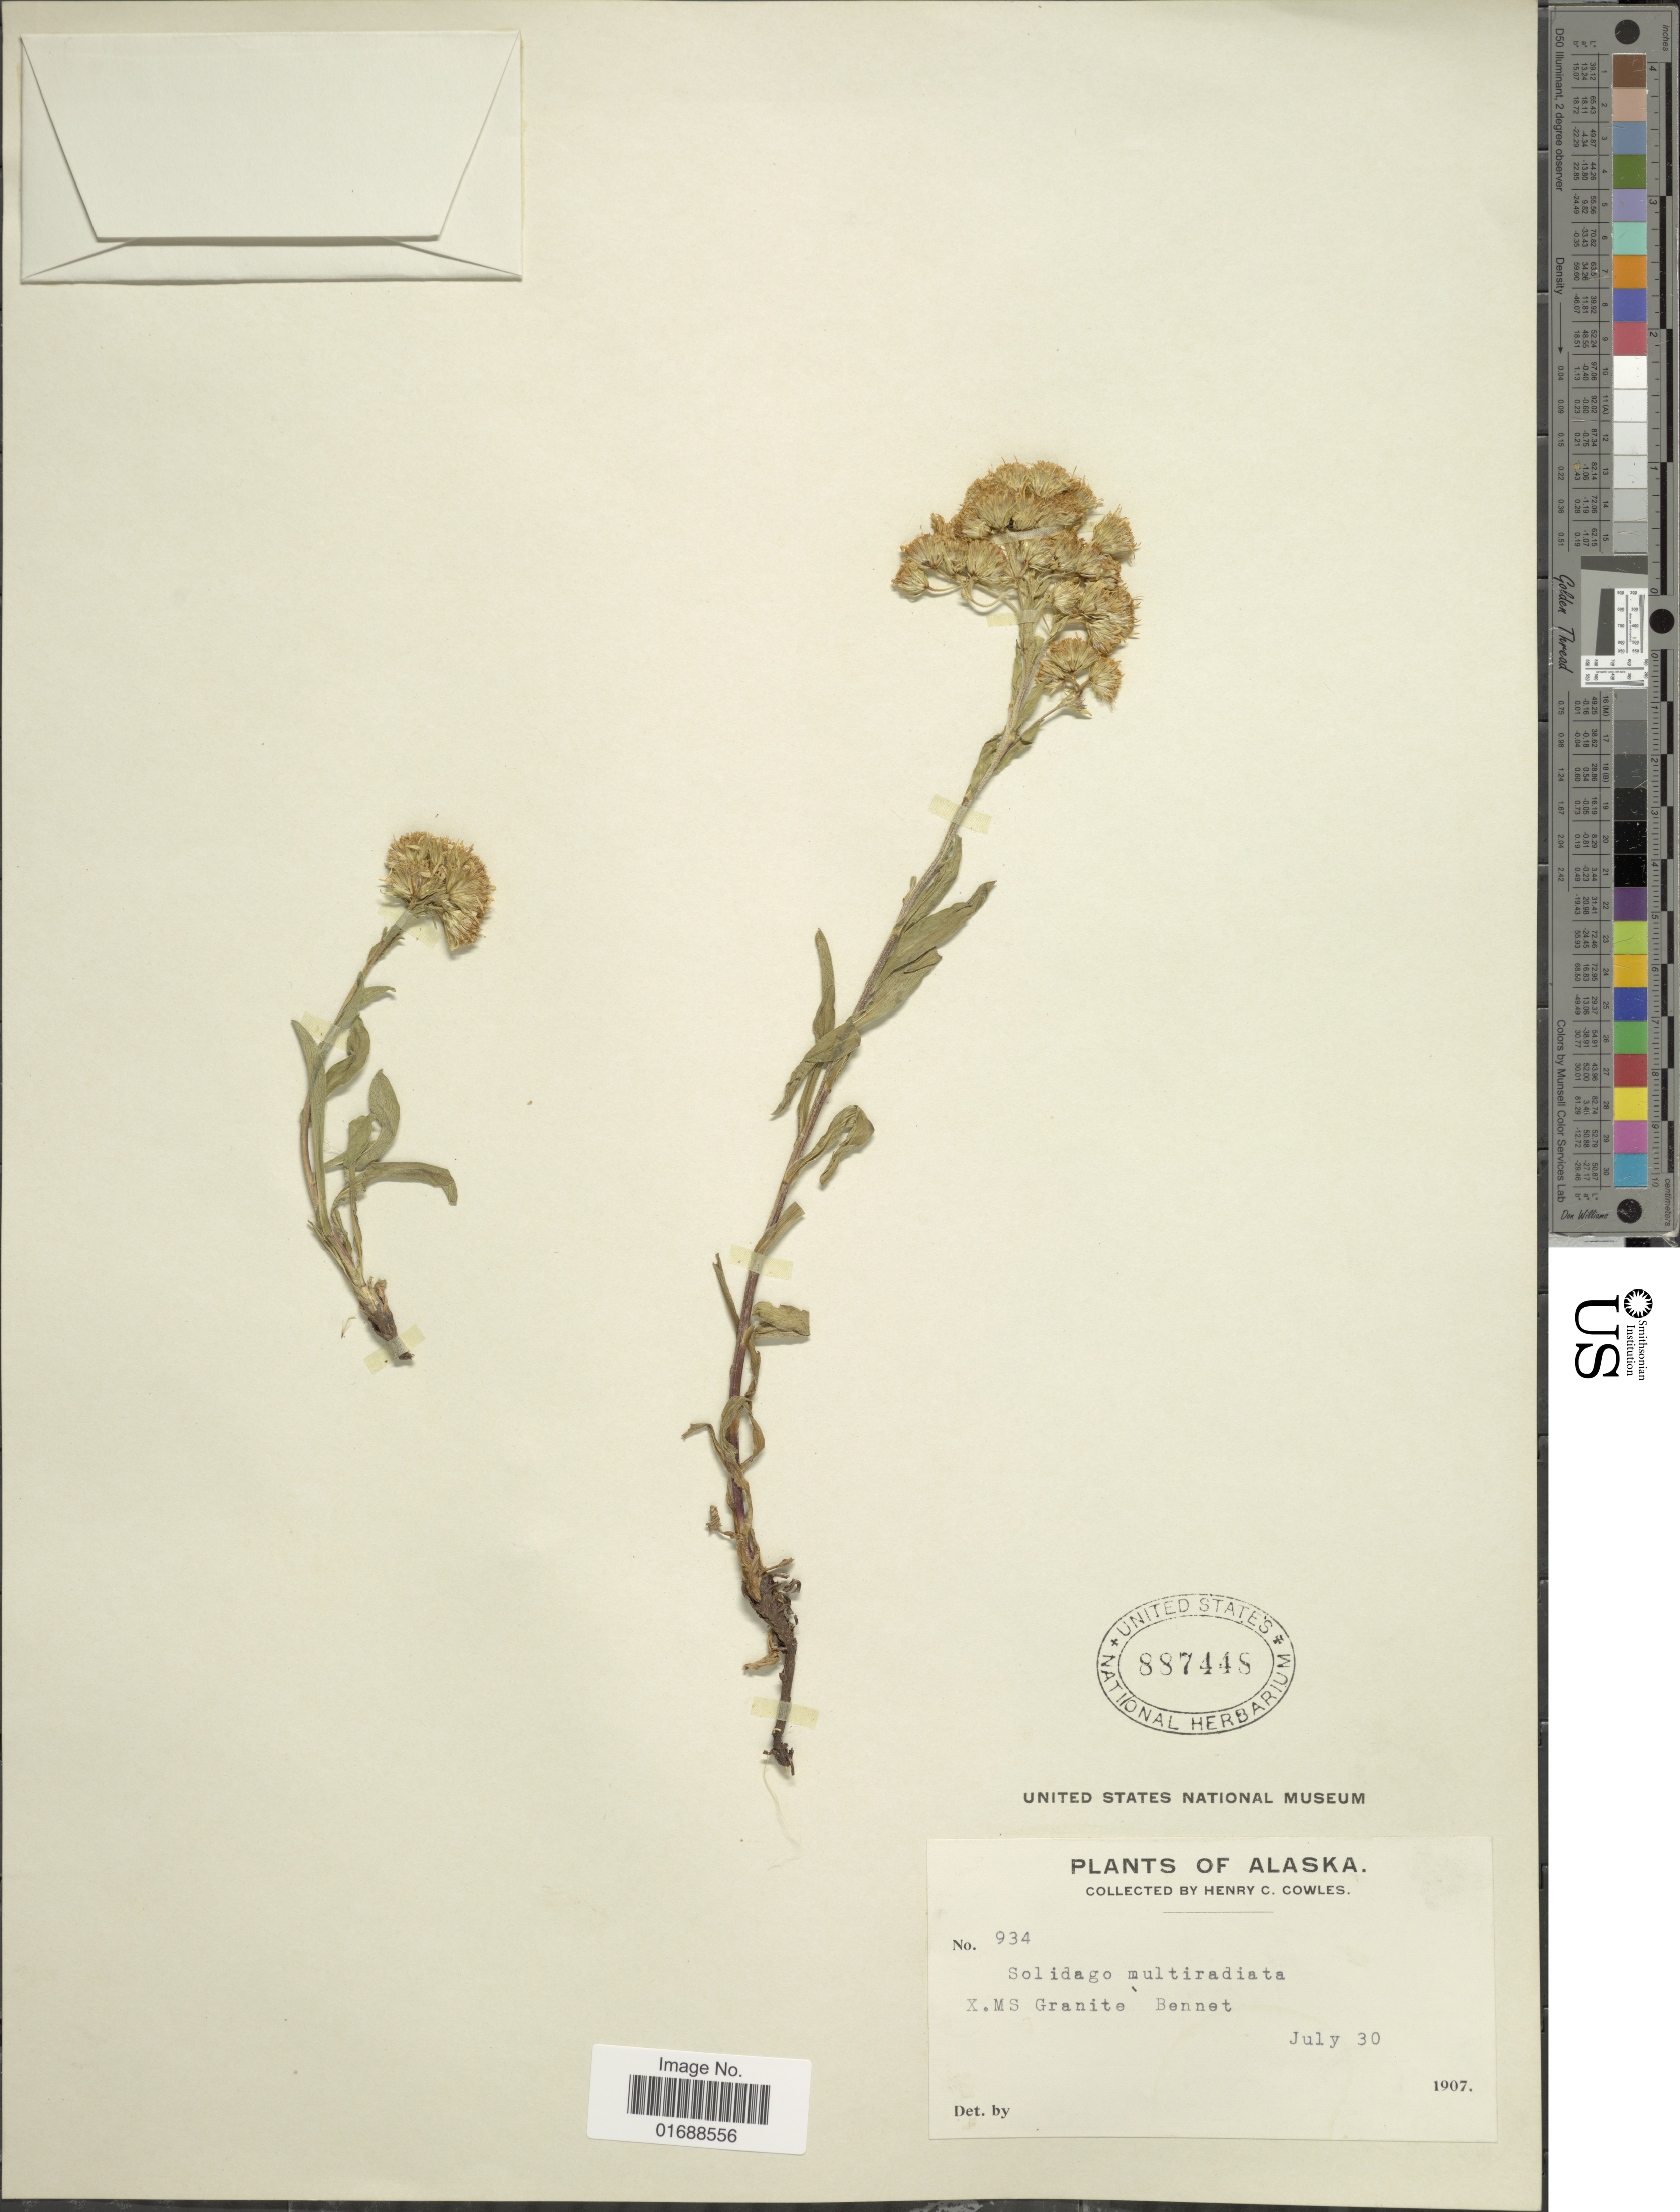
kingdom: Plantae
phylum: Tracheophyta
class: Magnoliopsida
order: Asterales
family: Asteraceae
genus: Solidago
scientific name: Solidago multiradiata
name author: Aiton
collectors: H. Cowles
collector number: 934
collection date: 1907-07-30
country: United States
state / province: Alaska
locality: X. MS Granite Bennet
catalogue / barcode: US 887448